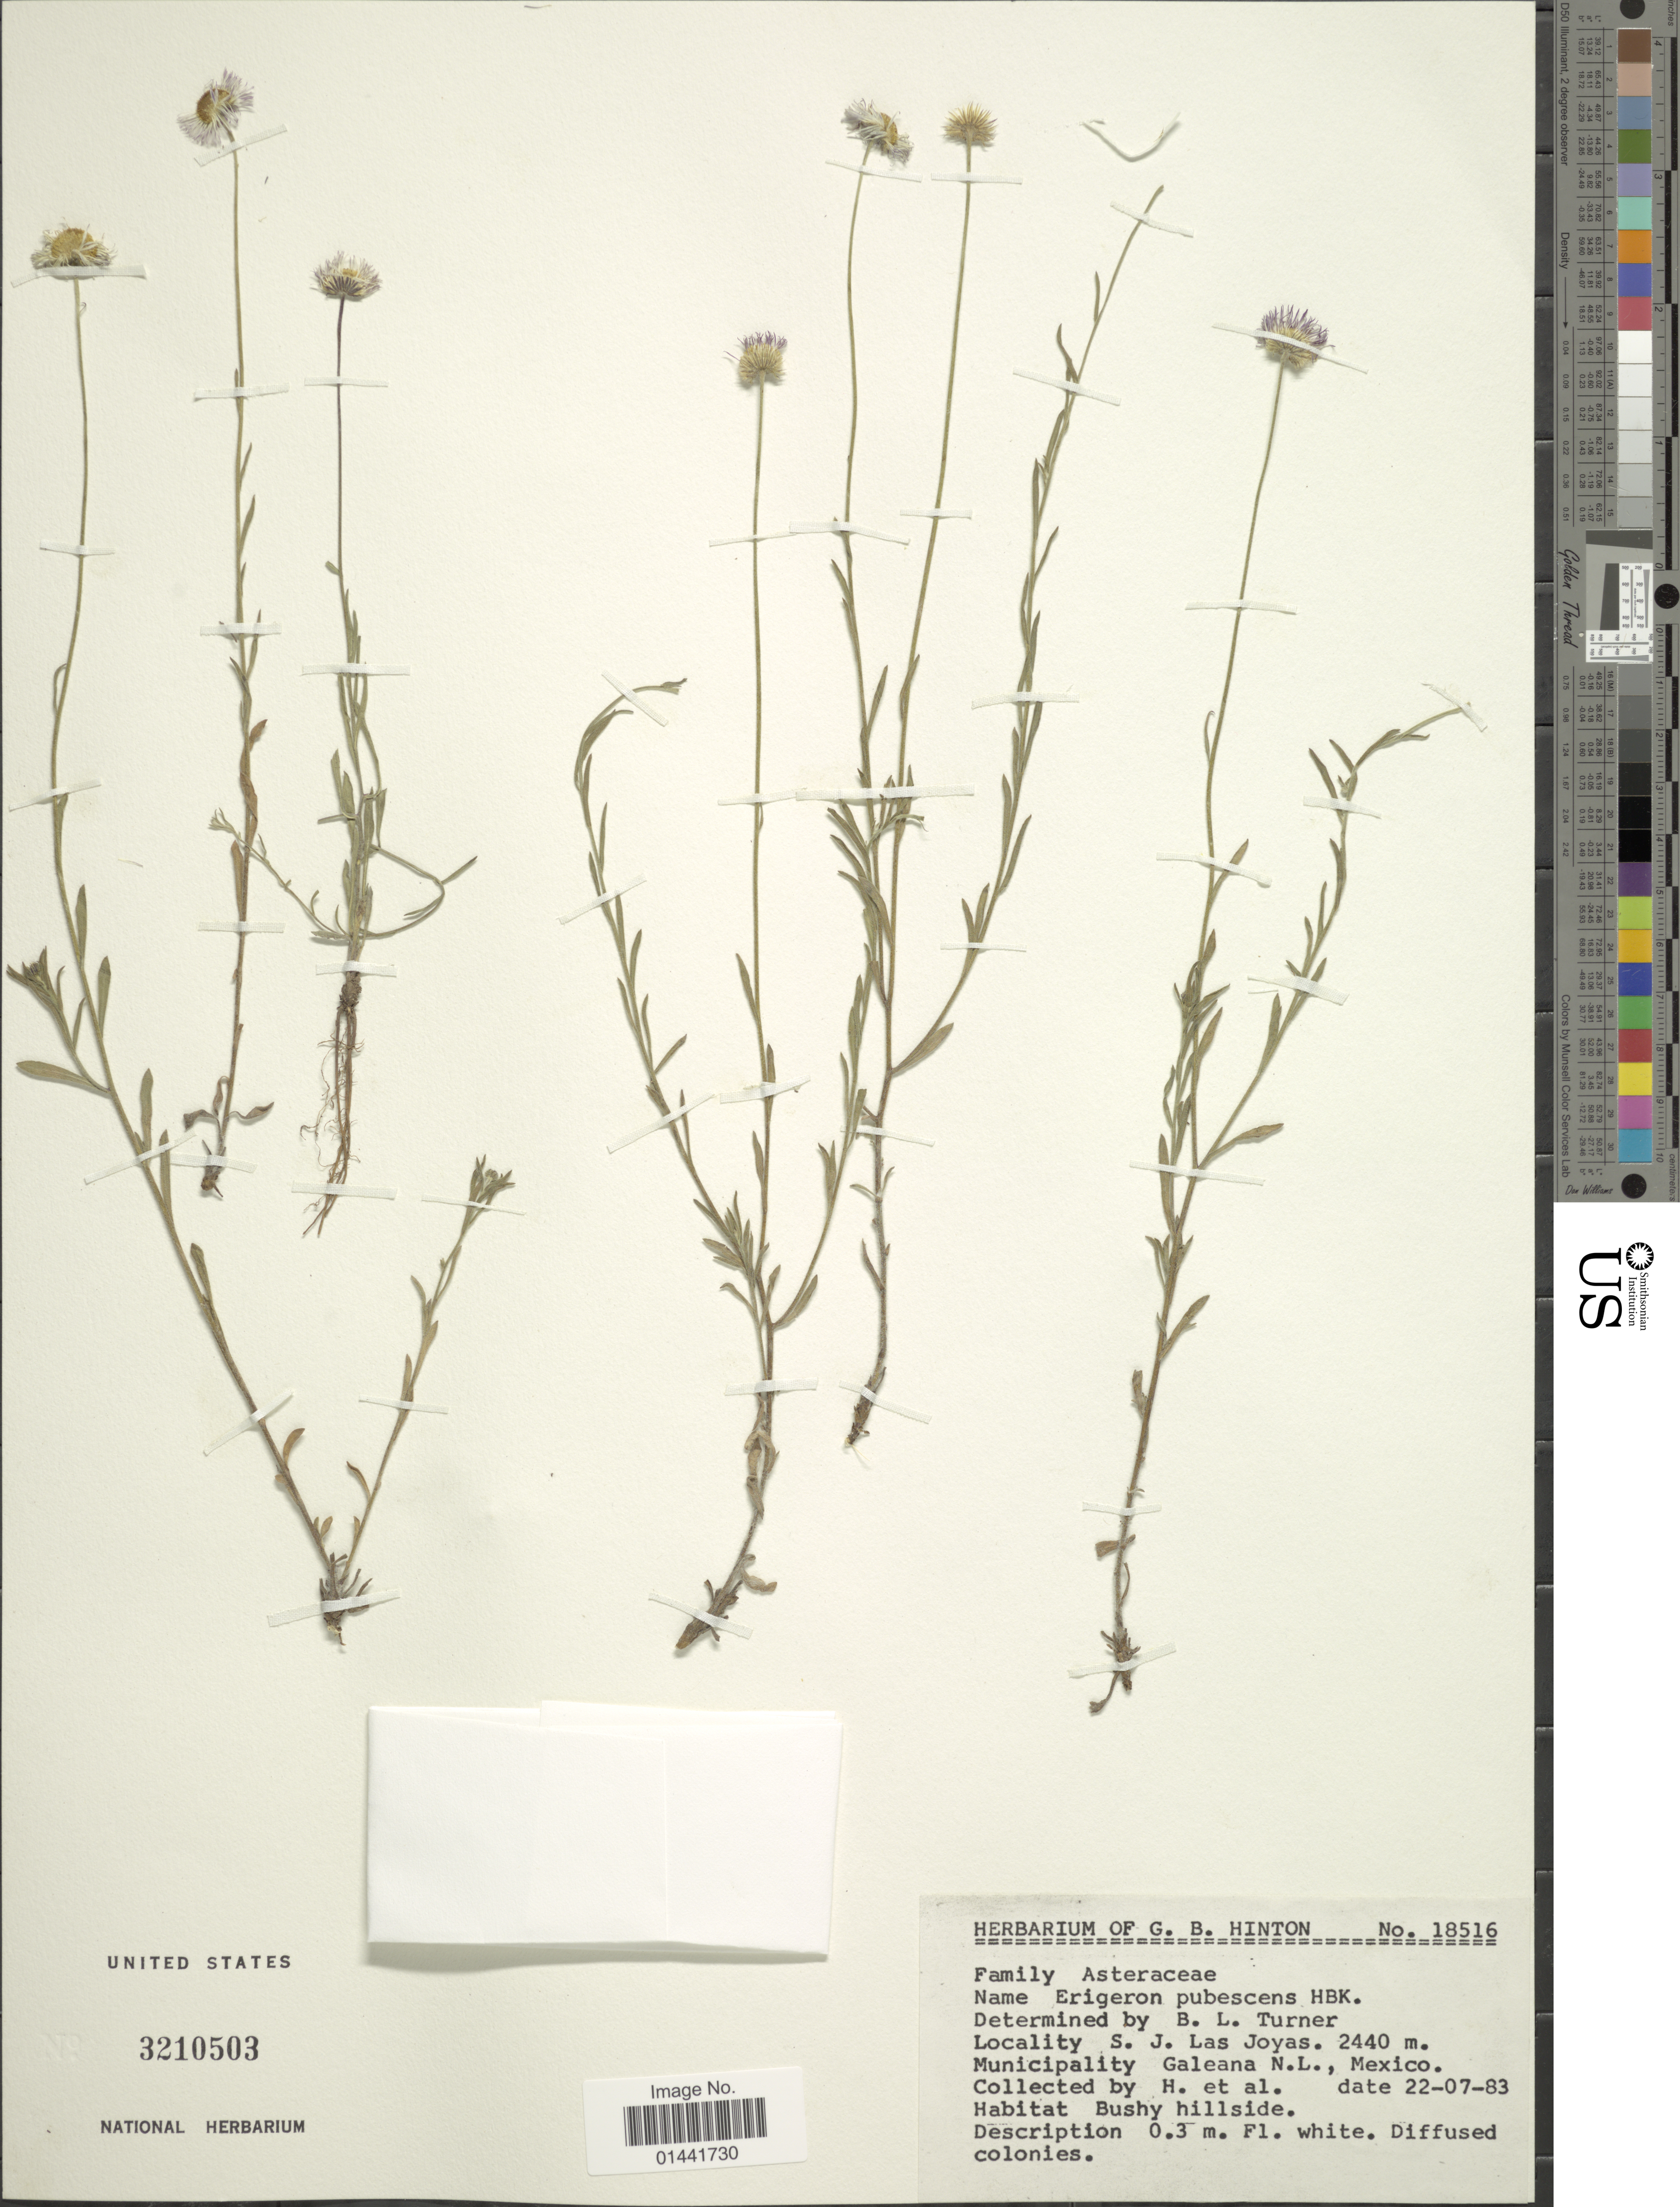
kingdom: Plantae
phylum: Tracheophyta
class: Magnoliopsida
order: Asterales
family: Asteraceae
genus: Erigeron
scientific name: Erigeron pubescens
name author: Kunth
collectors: G. B. Hinton & et al.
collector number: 18516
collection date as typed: Transcribed d/m/y: 22/7/83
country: Mexico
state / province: Nuevo León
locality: S.J. Las Joyas, Galeana, bushy hillside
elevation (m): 2440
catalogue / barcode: US 3210503